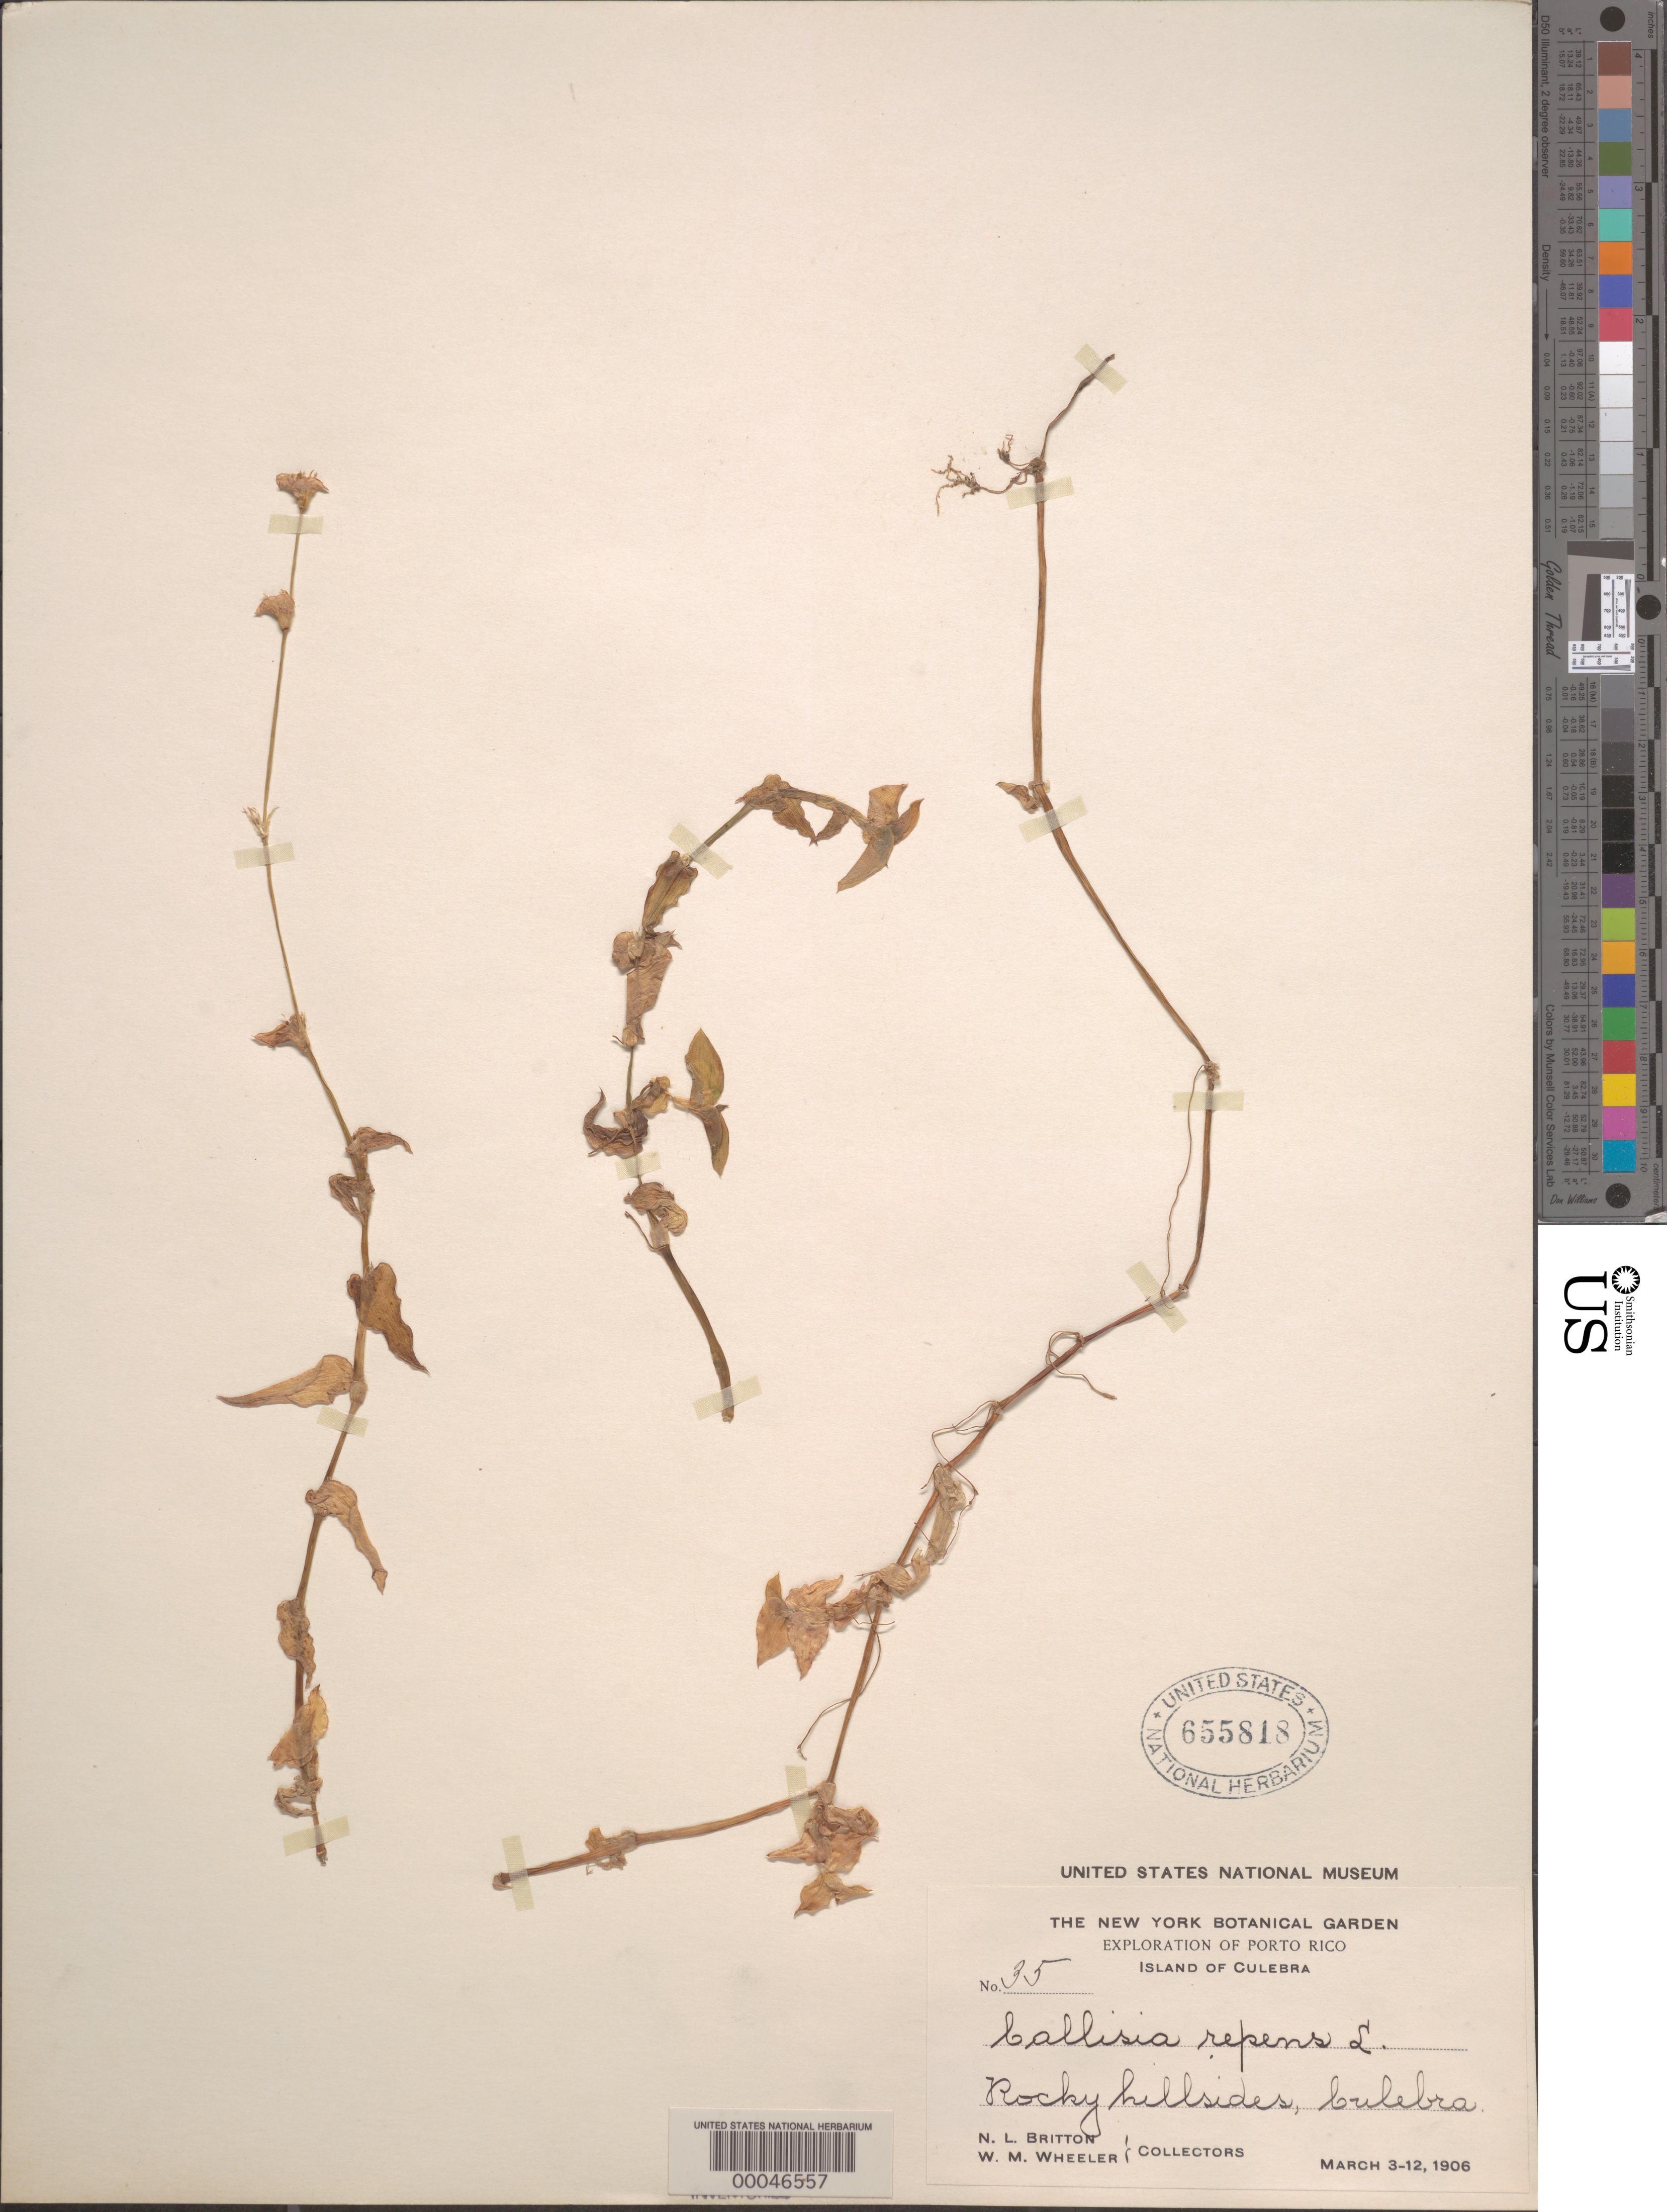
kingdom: Plantae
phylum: Tracheophyta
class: Liliopsida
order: Commelinales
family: Commelinaceae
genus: Callisia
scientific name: Callisia repens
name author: (Jacq.) L.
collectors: N. Britton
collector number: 35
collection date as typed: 03 Mar 1906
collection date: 1906-03-03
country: Puerto Rico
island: Culebra Island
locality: Culebra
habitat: Rocky hillside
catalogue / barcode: US 655818